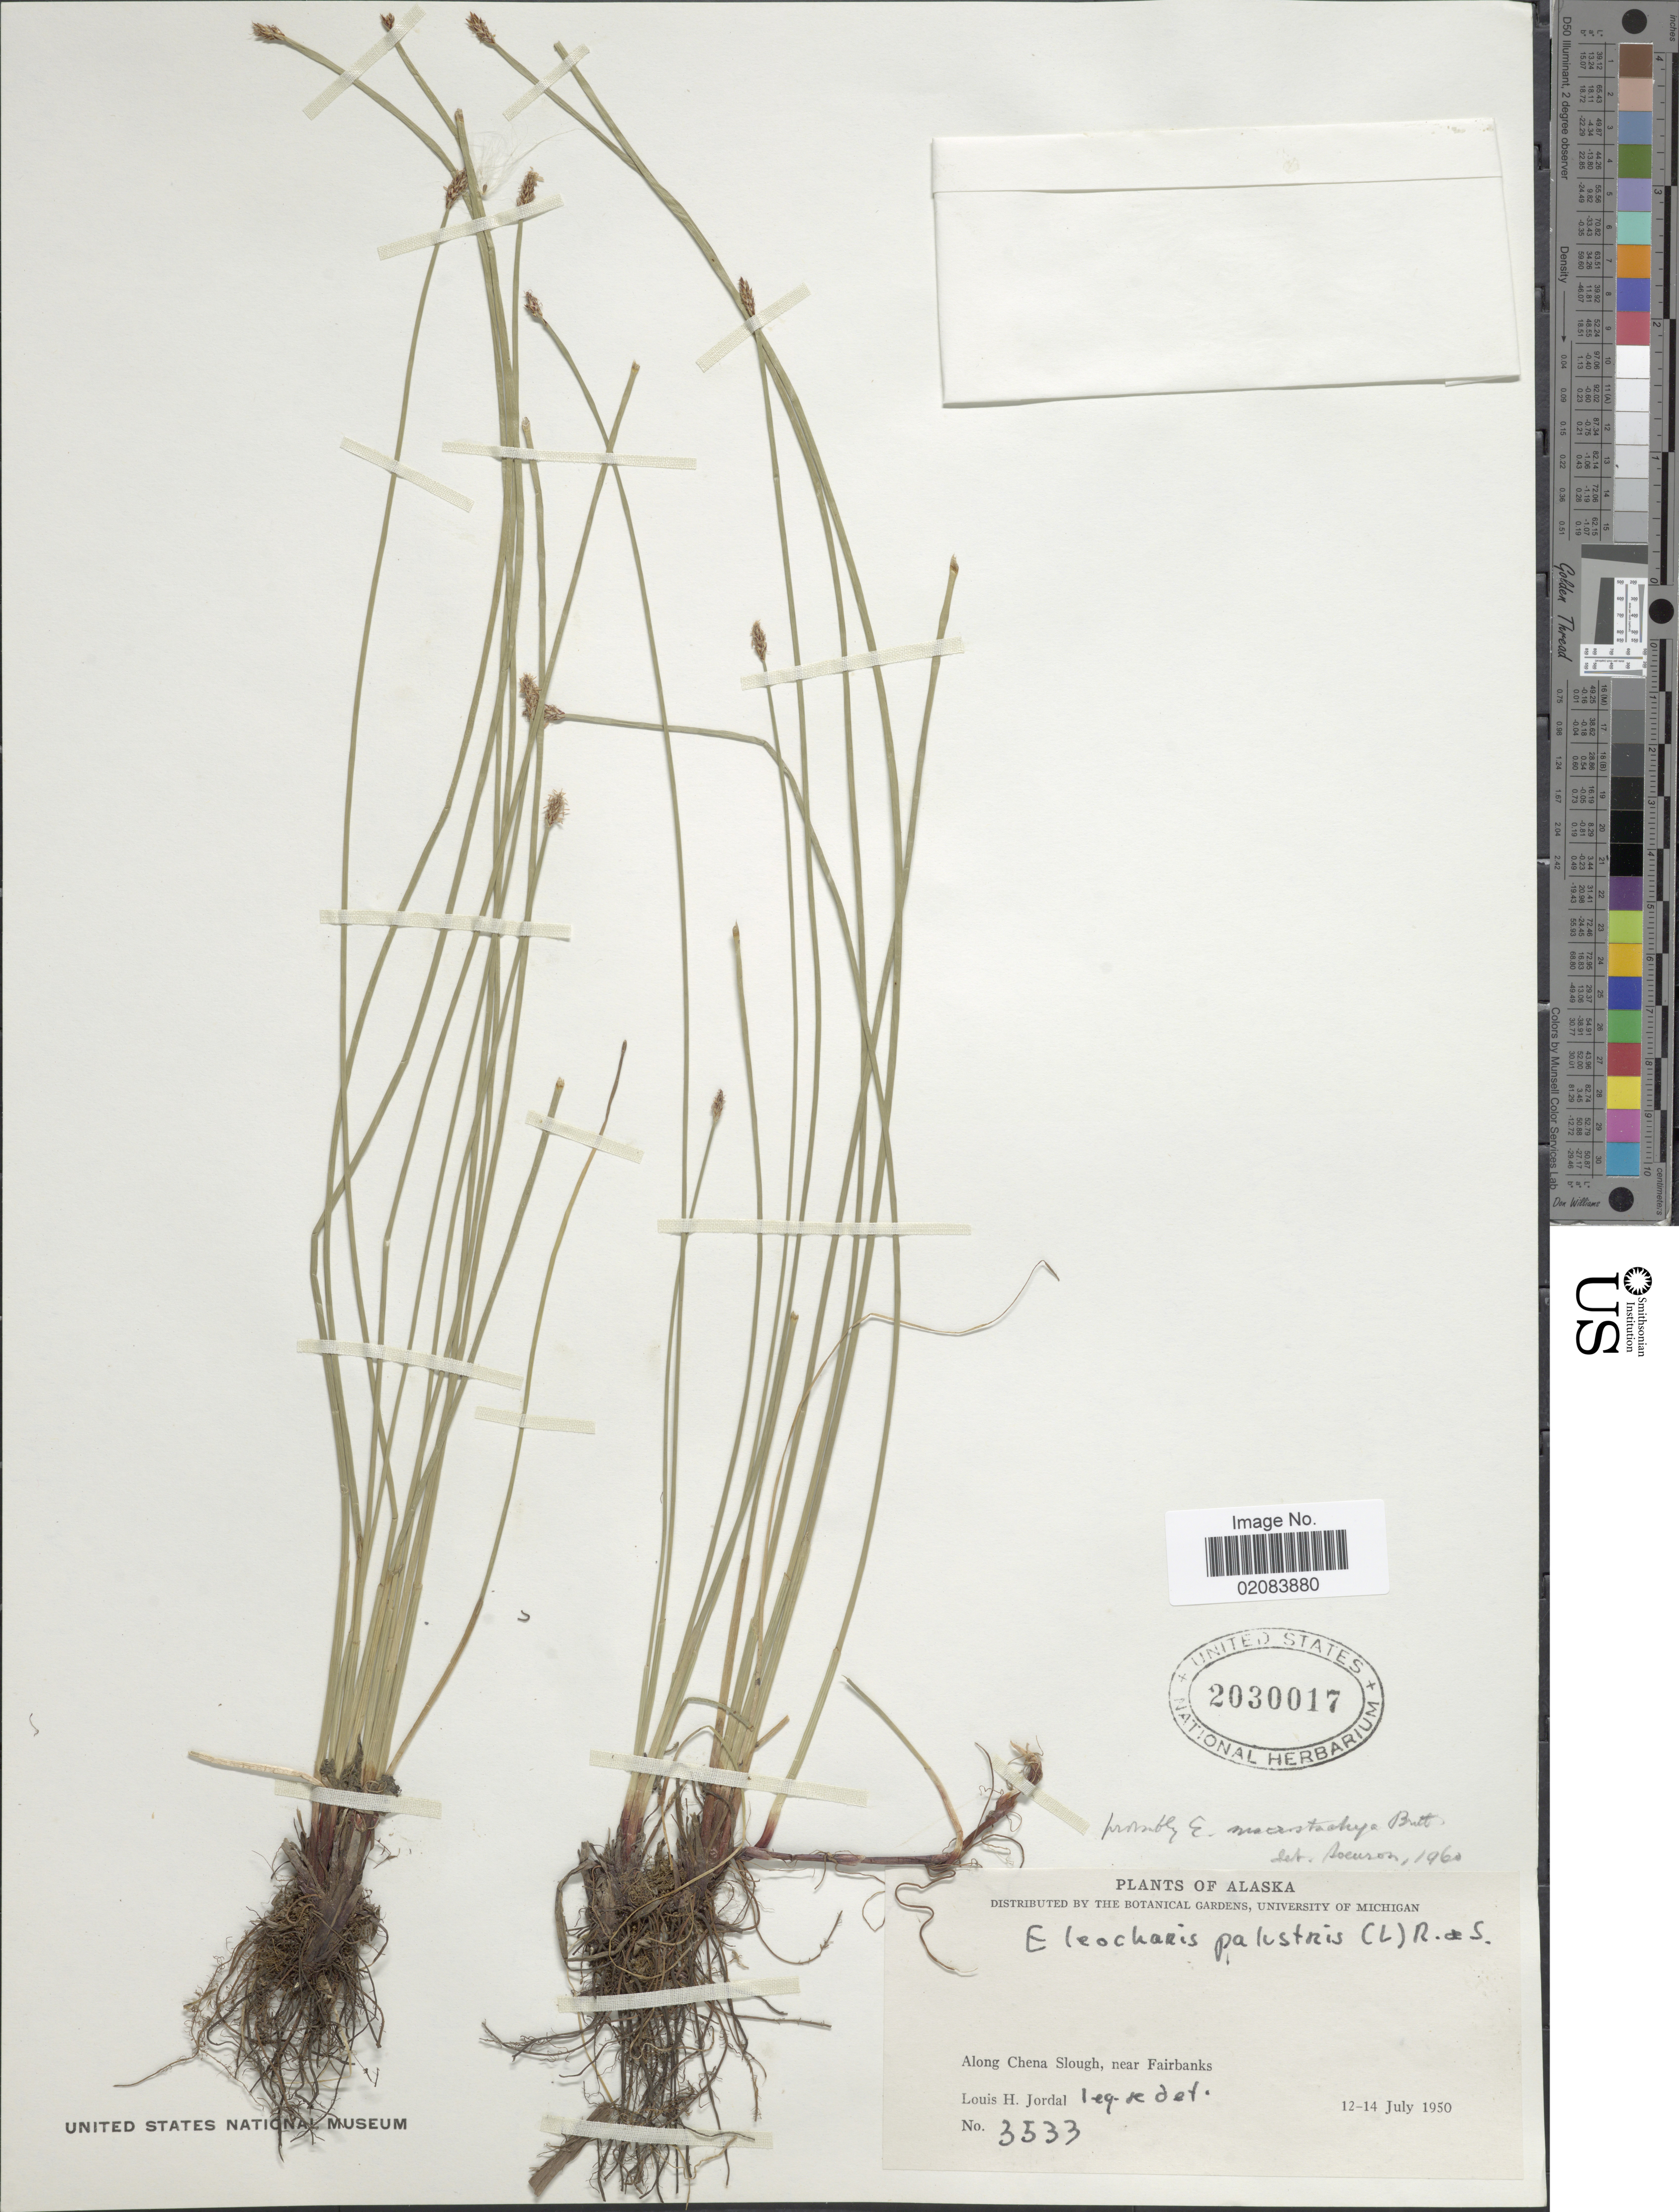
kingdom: Plantae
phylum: Tracheophyta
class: Liliopsida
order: Poales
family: Cyperaceae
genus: Eleocharis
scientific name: Eleocharis palustris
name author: (L.) Roem. & Schult.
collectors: L. Jordal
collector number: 3533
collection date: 1950-07-12/1950-07-14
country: United States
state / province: Alaska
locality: Along Chena Slough, near Fairbanks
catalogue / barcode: US 2030017